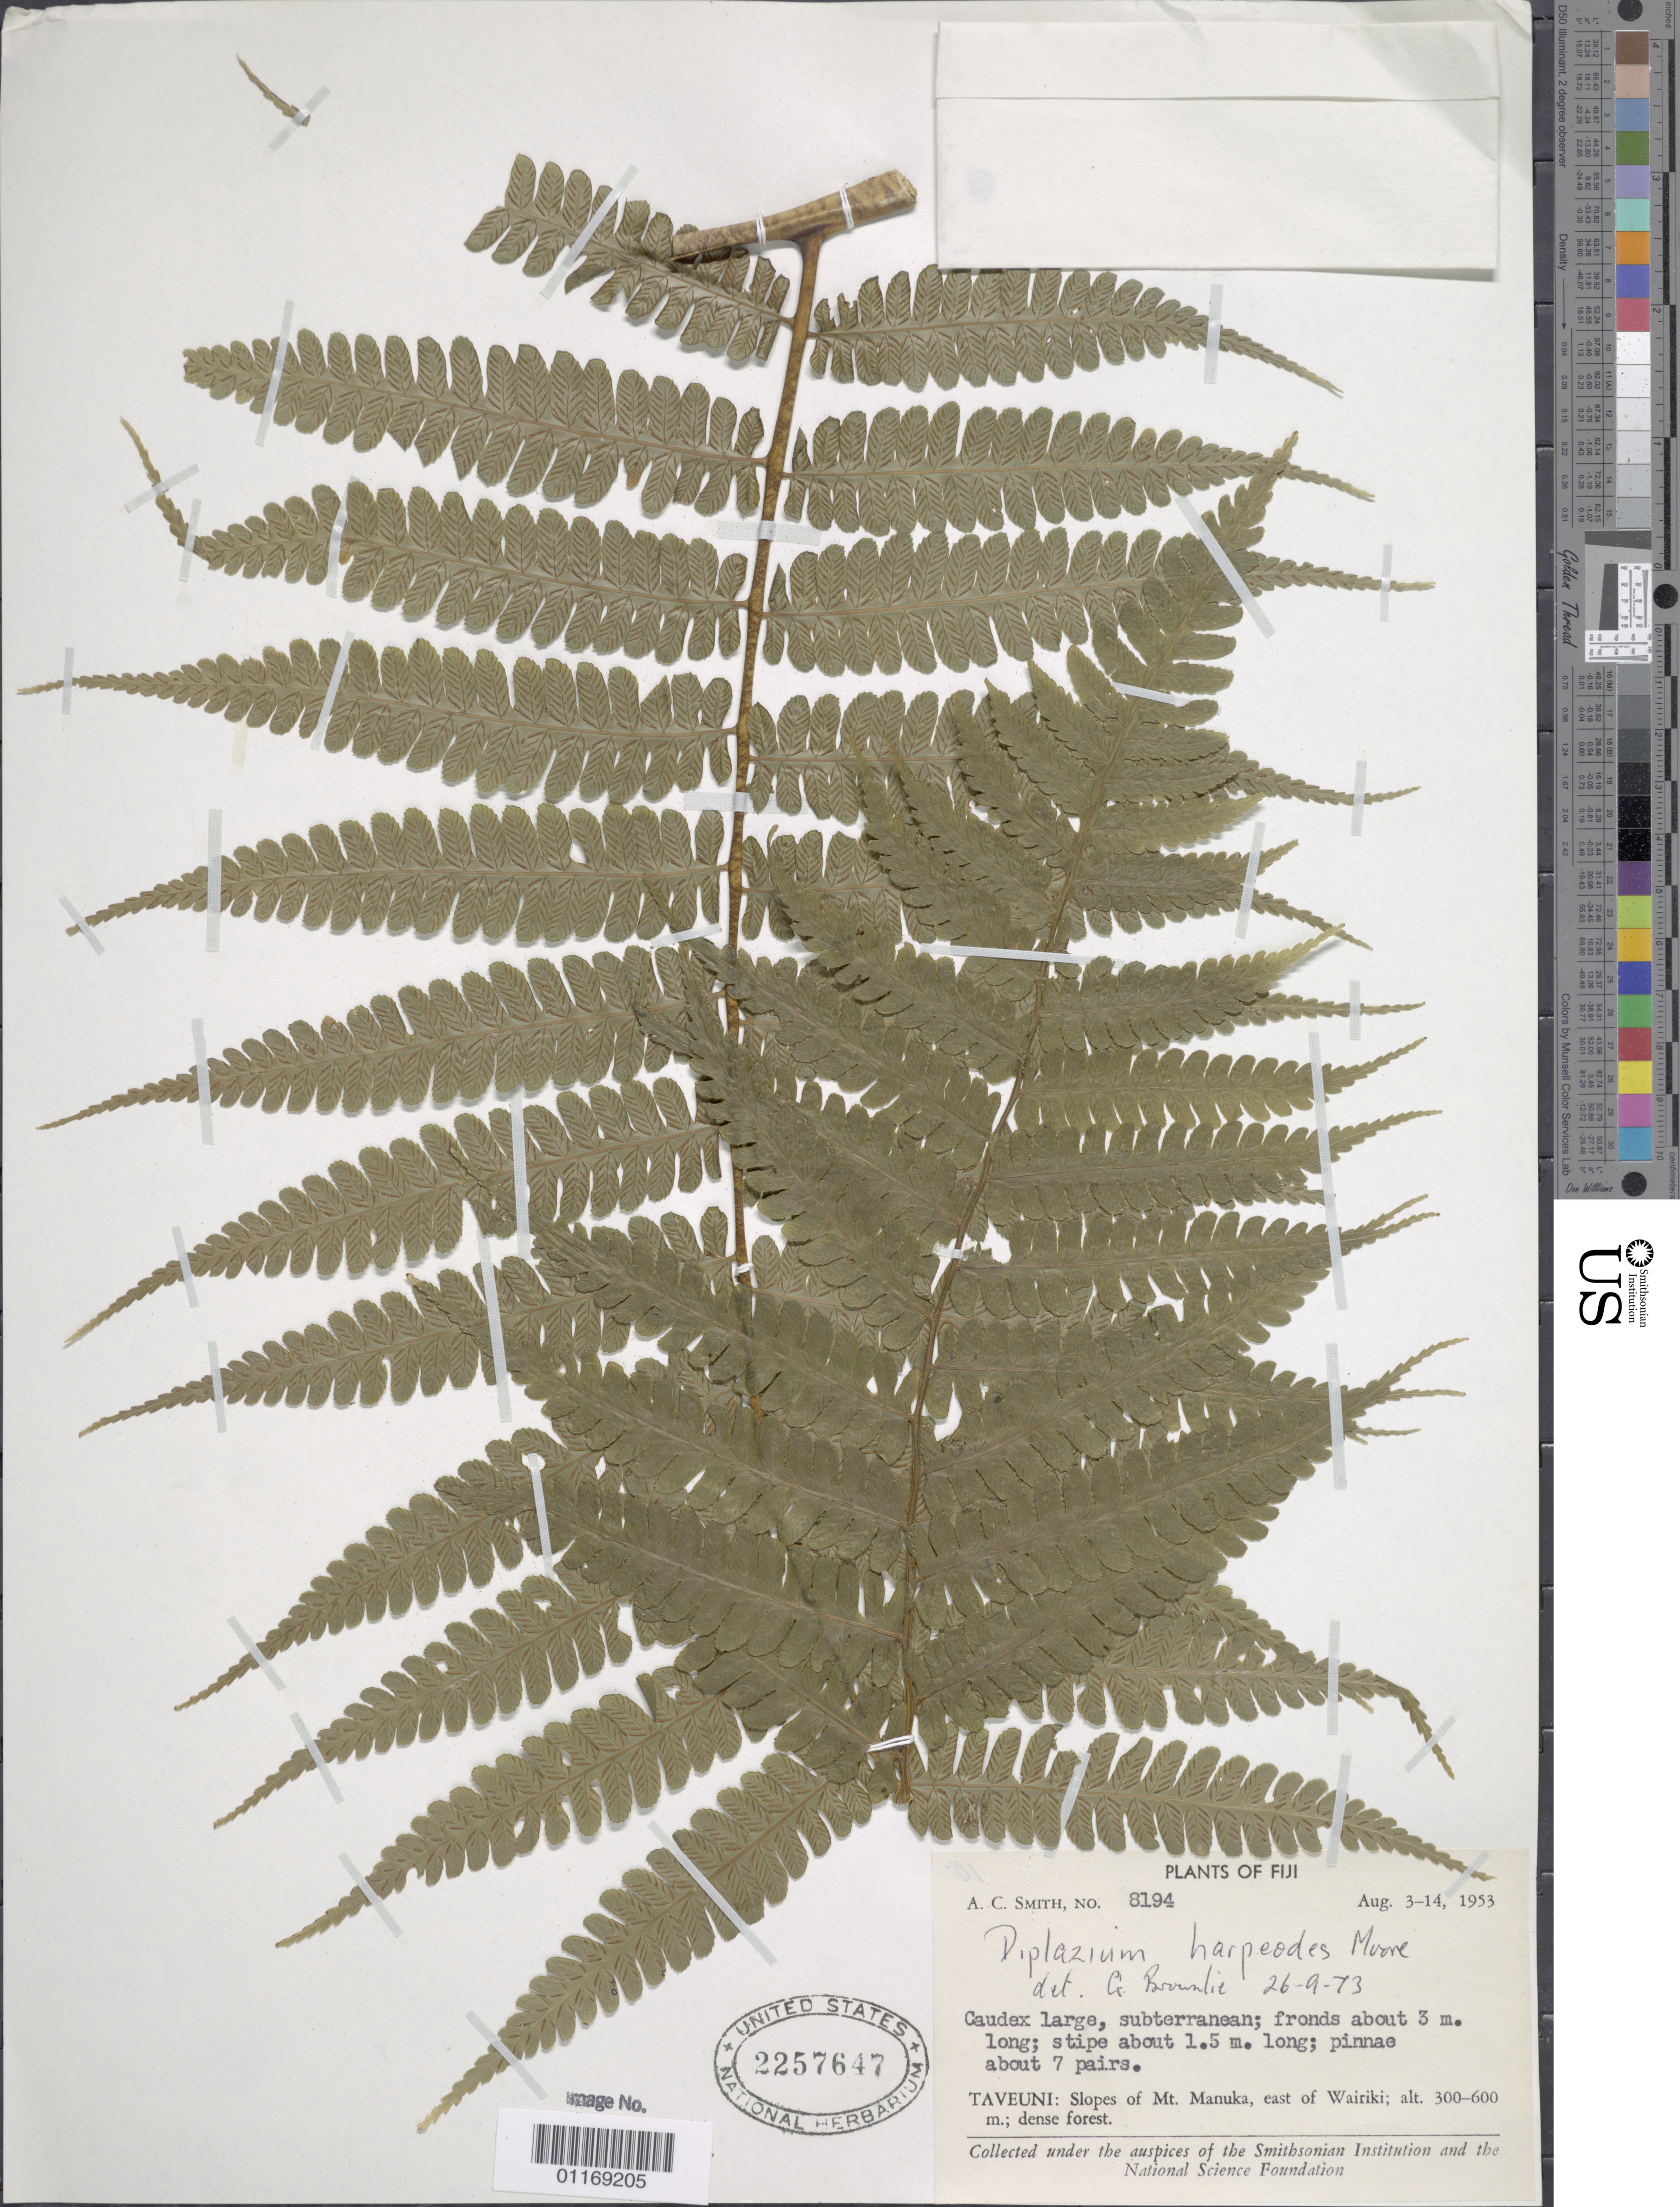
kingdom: Plantae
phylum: Tracheophyta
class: Polypodiopsida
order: Polypodiales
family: Athyriaceae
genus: Diplazium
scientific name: Diplazium harpeodes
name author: T. Moore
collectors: A. C. Smith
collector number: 8194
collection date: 1953-08-03/1953-08-14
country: Fiji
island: Taveuni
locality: Taveuni: Slopes of Mt. Manuka, E of Wairiki.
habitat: Dense forest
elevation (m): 300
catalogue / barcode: US 2257647